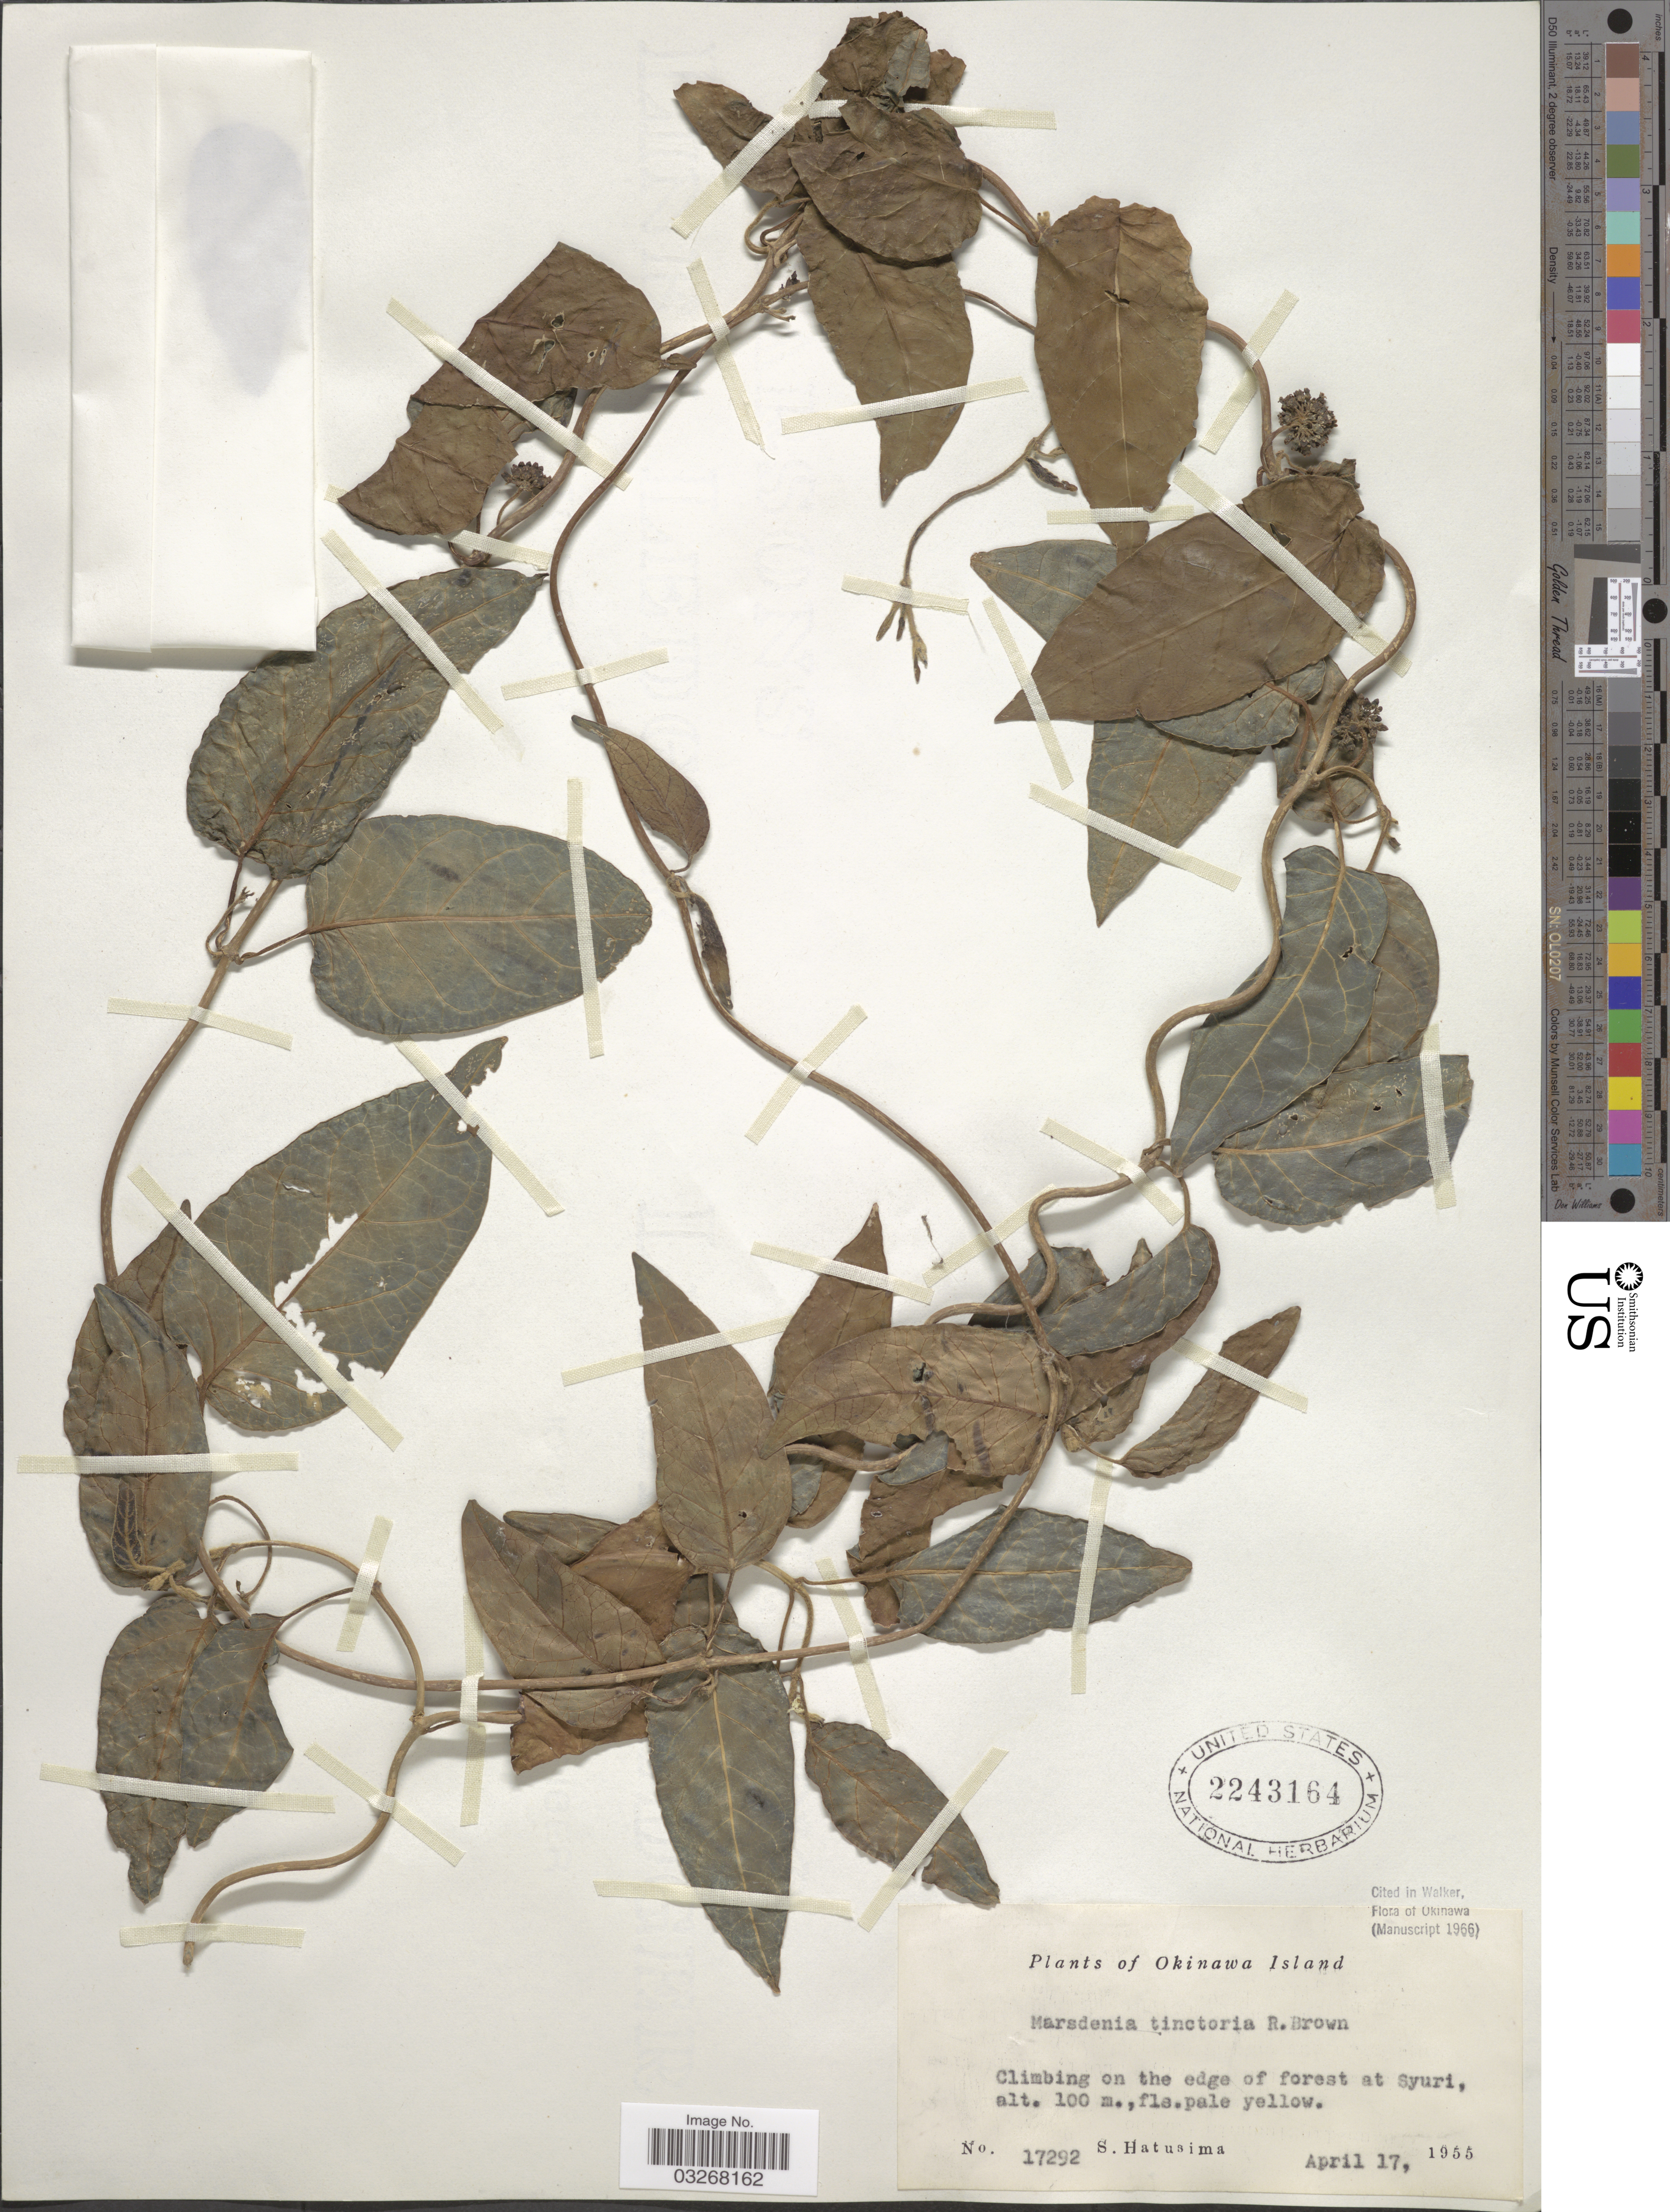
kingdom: Plantae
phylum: Tracheophyta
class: Magnoliopsida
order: Gentianales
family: Apocynaceae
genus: Marsdenia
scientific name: Marsdenia tinctoria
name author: (Roxb.) R. Br.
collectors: S. Hatusima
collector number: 17292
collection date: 1955-04-17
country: Japan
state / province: Okinawa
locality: Okinawa Island, Climbing on the edge of forest at Syuri.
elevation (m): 100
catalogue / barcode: US 2243164